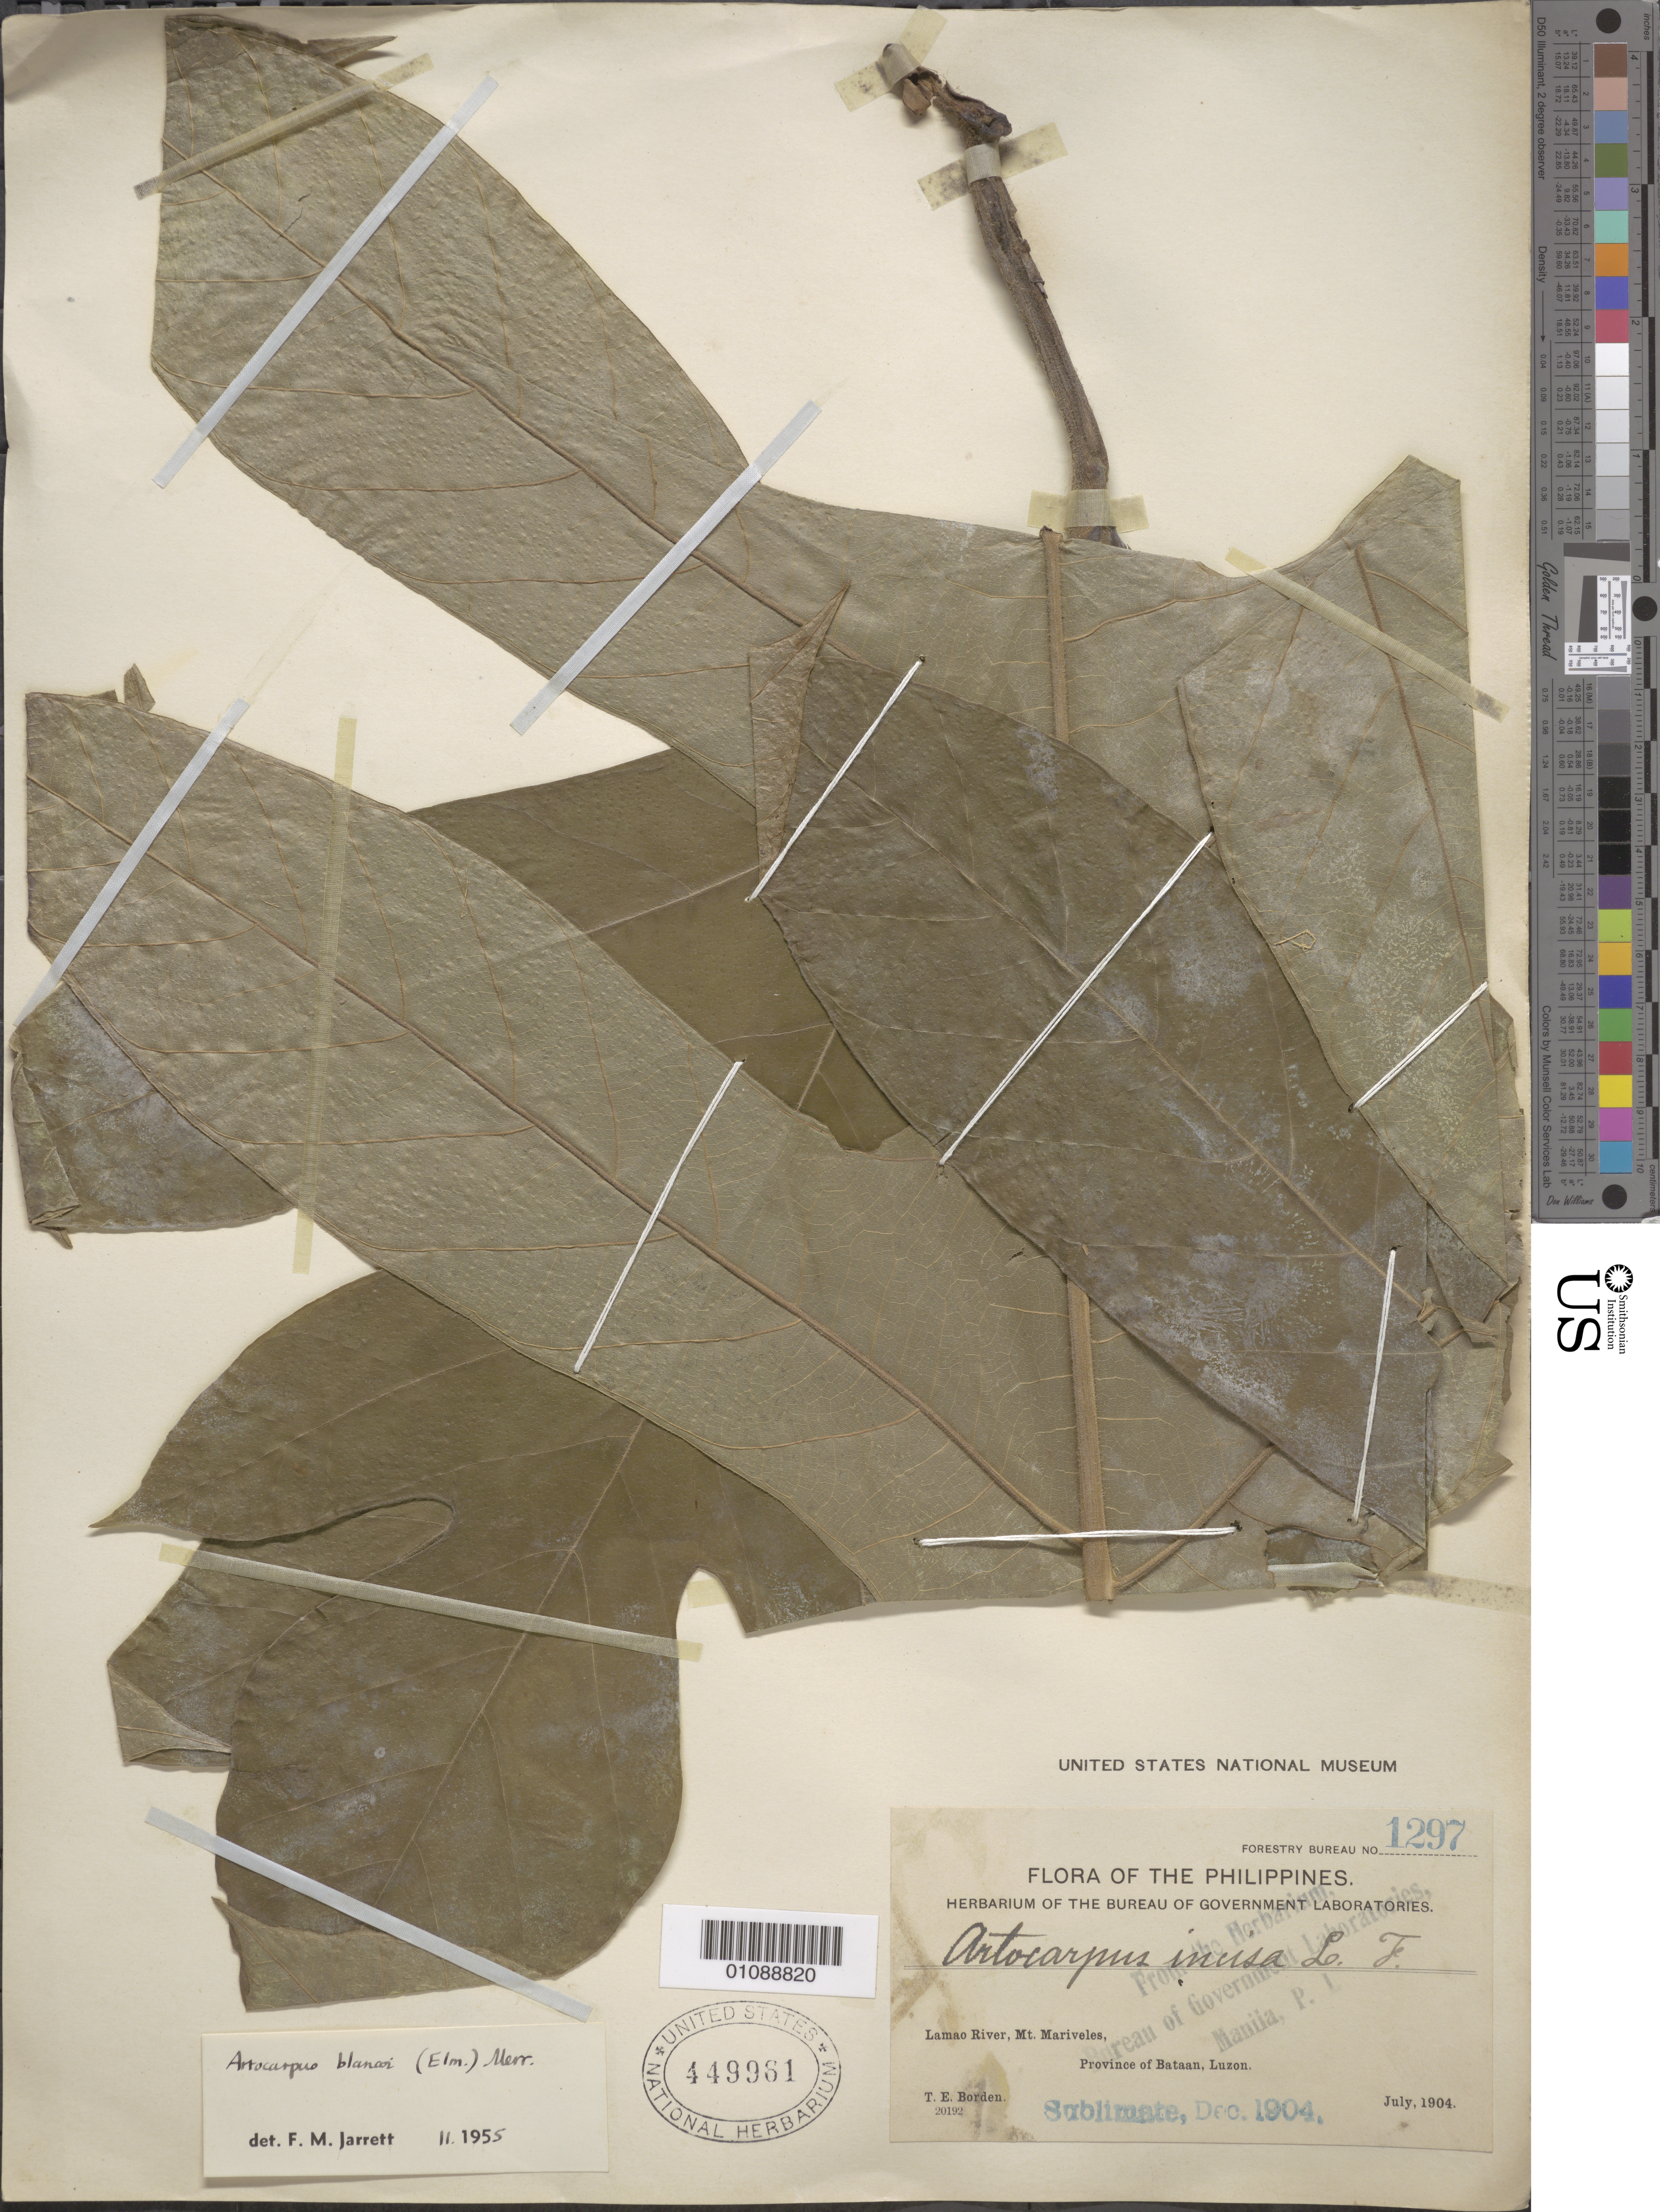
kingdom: Plantae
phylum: Tracheophyta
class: Magnoliopsida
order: Rosales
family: Moraceae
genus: Artocarpus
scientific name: Artocarpus blancoi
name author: (Elmer) Merr.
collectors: T. E. Borden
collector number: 1297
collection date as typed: Jul 1904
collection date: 1904-07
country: Philippines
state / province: Central Luzon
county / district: Bataan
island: Luzon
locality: Lamao River, Mt. Mariveles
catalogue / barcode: US 449961